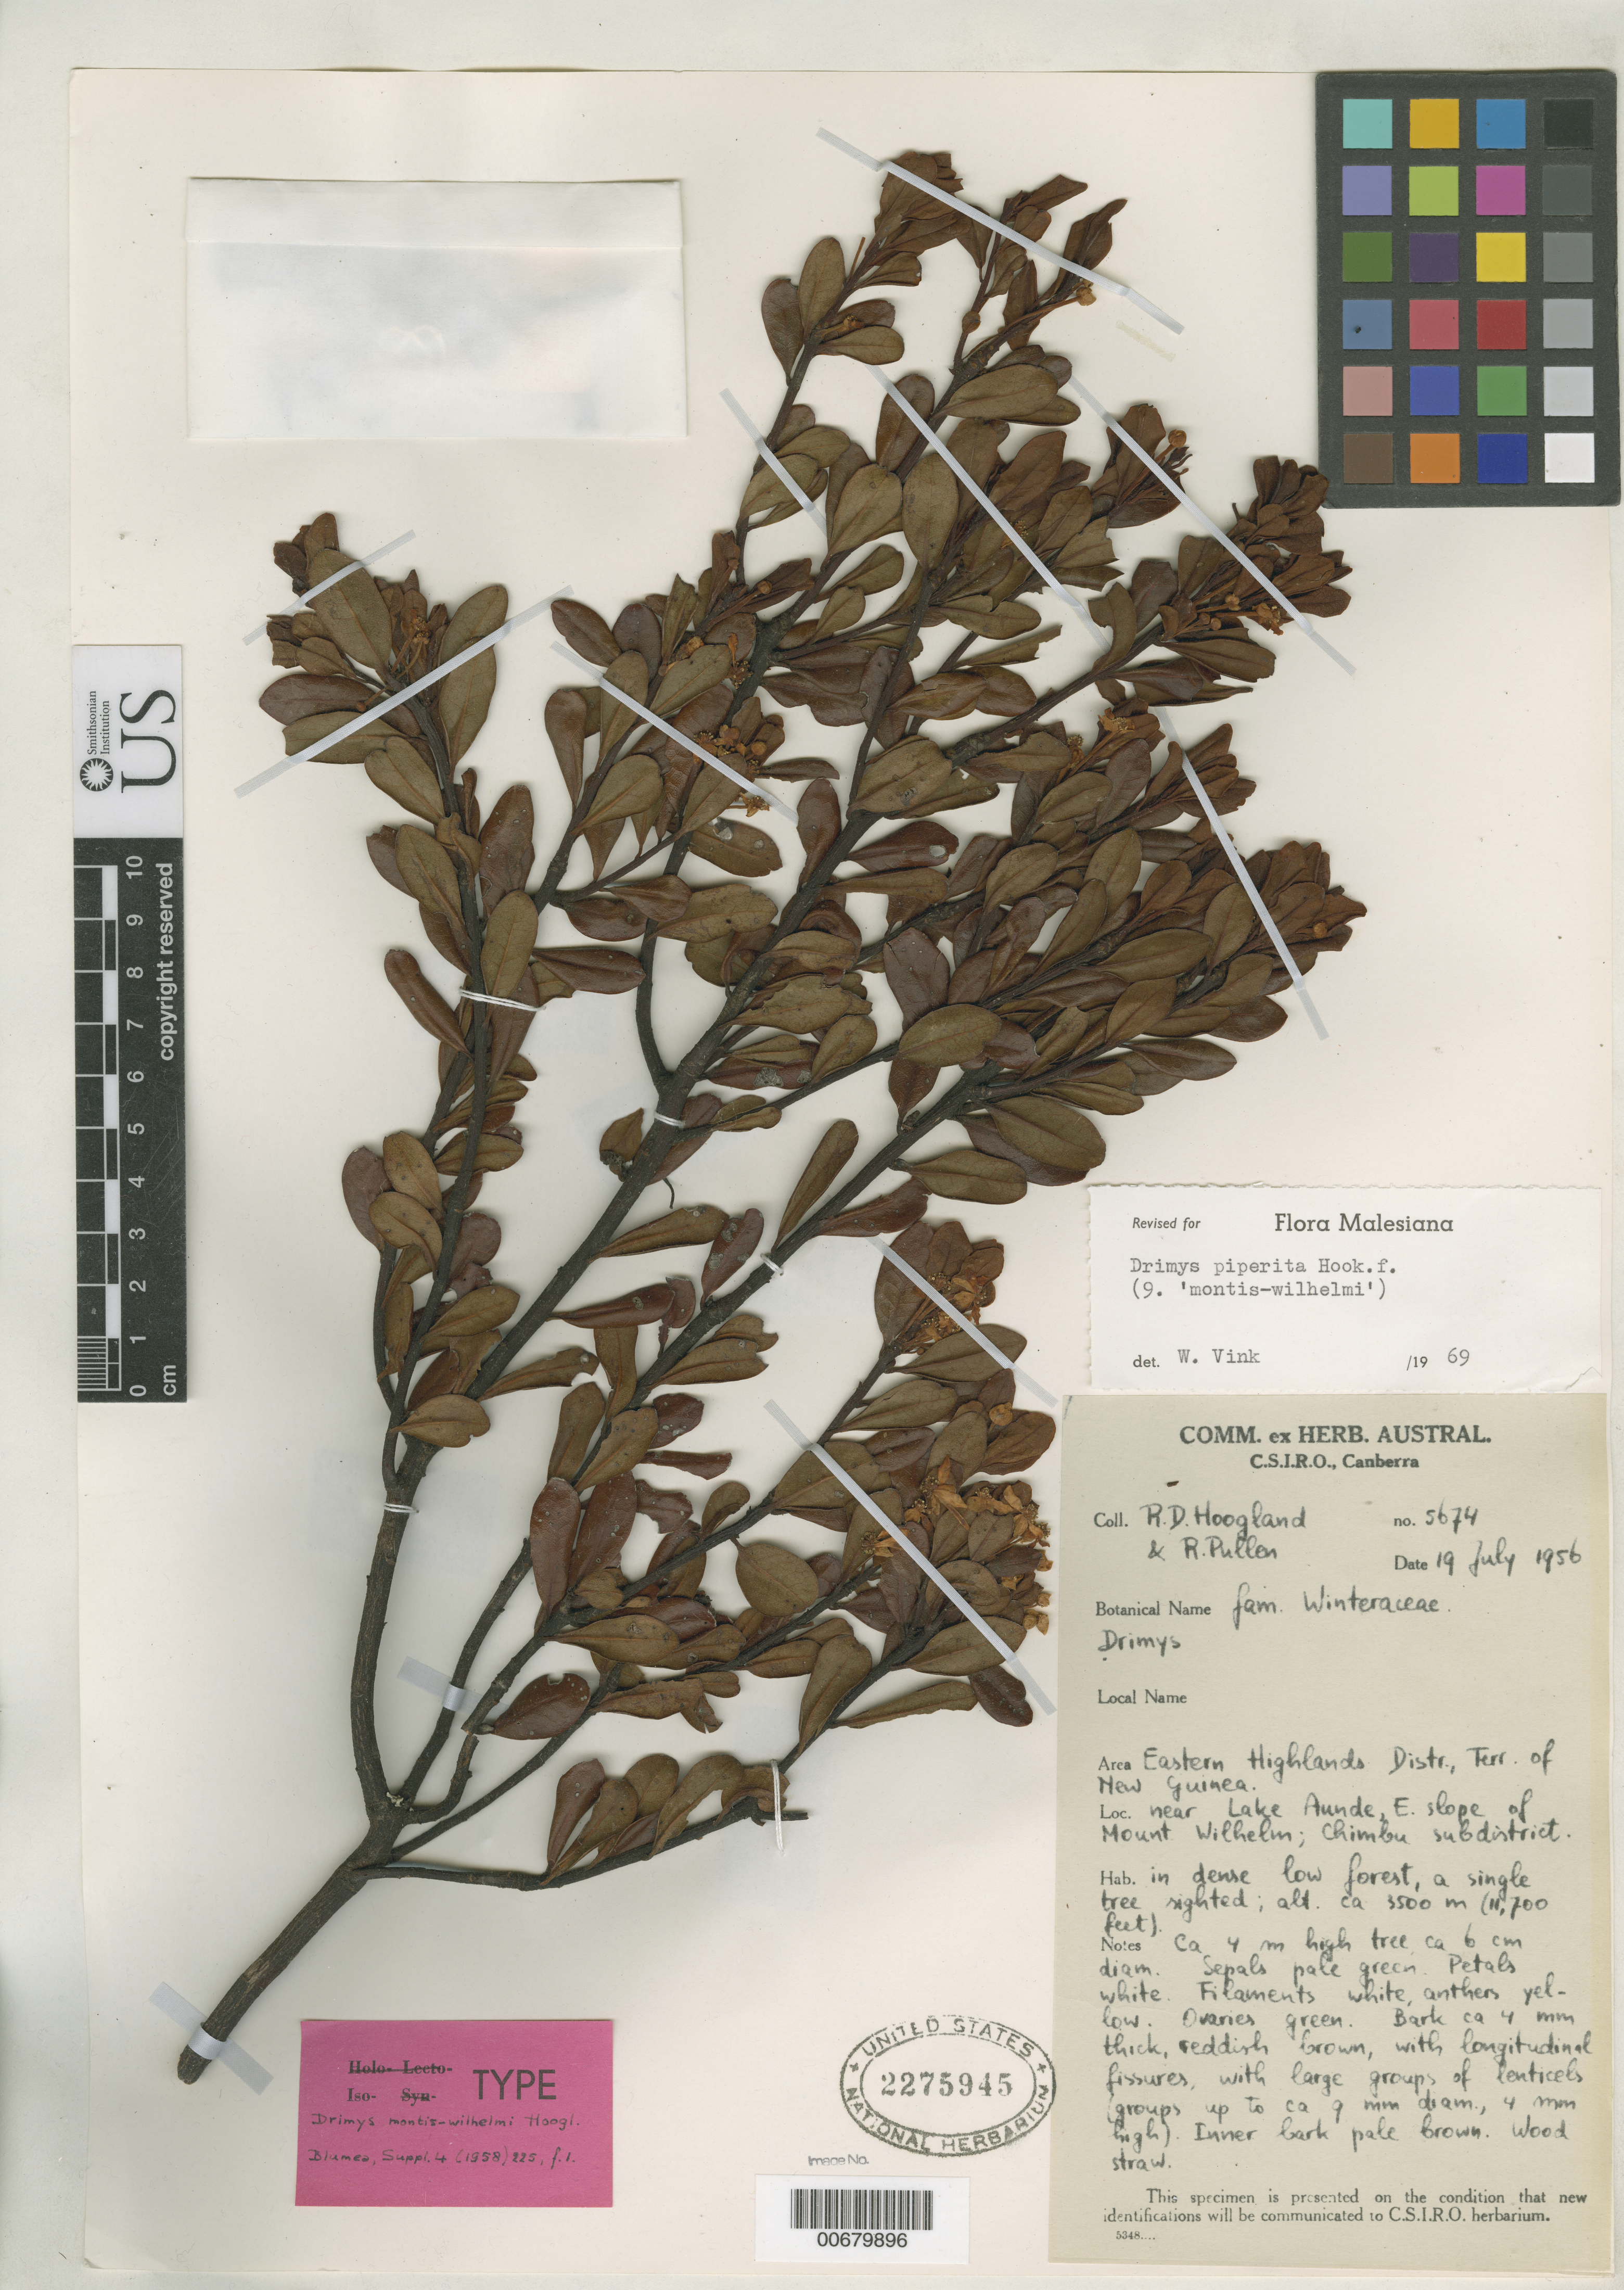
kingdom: Plantae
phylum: Tracheophyta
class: Magnoliopsida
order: Canellales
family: Winteraceae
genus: Drimys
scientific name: Drimys montis-wilhelmi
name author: Hoogland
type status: Isotype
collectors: R. D. Hoogland & R. Pullen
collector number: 5674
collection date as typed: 19 Jul 1956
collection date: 1956-07-19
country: Papua New Guinea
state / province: Eastern Highlands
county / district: Chimbu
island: New Guinea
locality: Near Lake Aunde, E slope of Mount Wilhelm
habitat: in dense low forest, a single tree sighted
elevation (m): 3500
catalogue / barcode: US 2275945